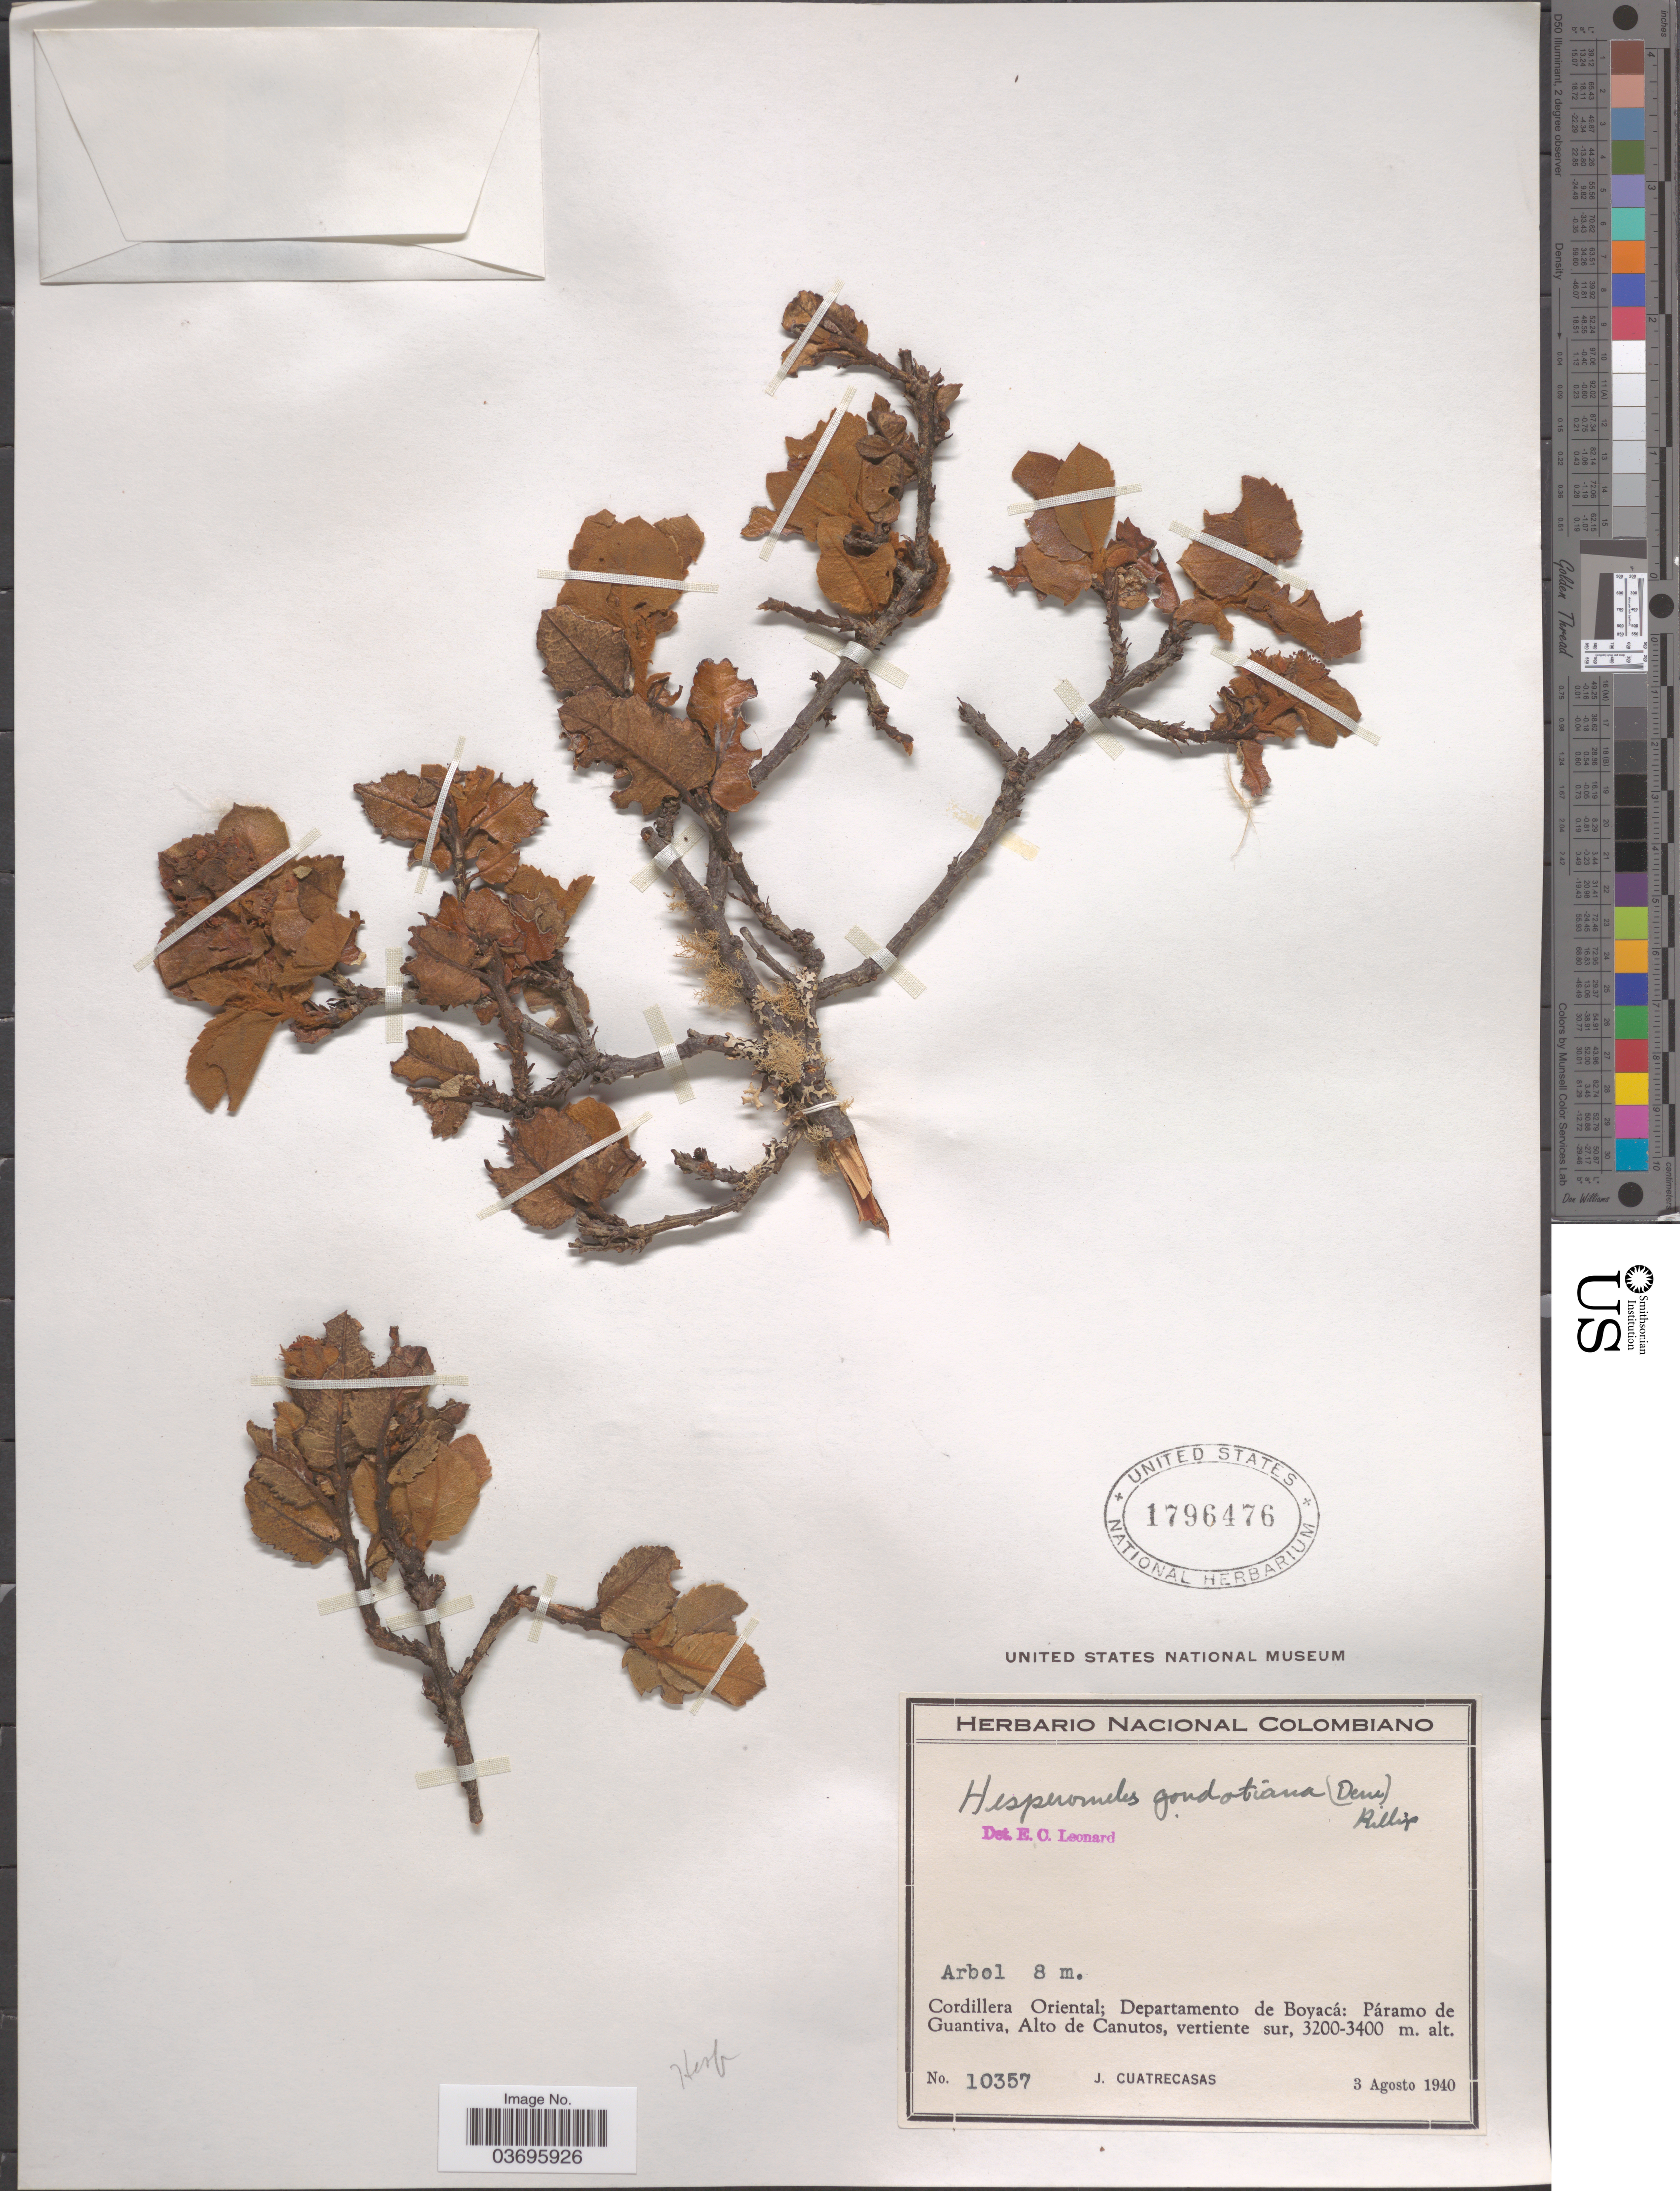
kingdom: Plantae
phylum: Tracheophyta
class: Magnoliopsida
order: Rosales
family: Rosaceae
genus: Hesperomeles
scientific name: Hesperomeles goudotiana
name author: Killip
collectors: J. Cuatrecasas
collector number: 10357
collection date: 1940-08-03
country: Colombia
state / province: Boyacá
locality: Cordillera Oriental; Departamento de Boyacá: Páramo de Guantiva, Alto de Canutos, vertiente sur.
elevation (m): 3200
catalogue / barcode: US 1796476